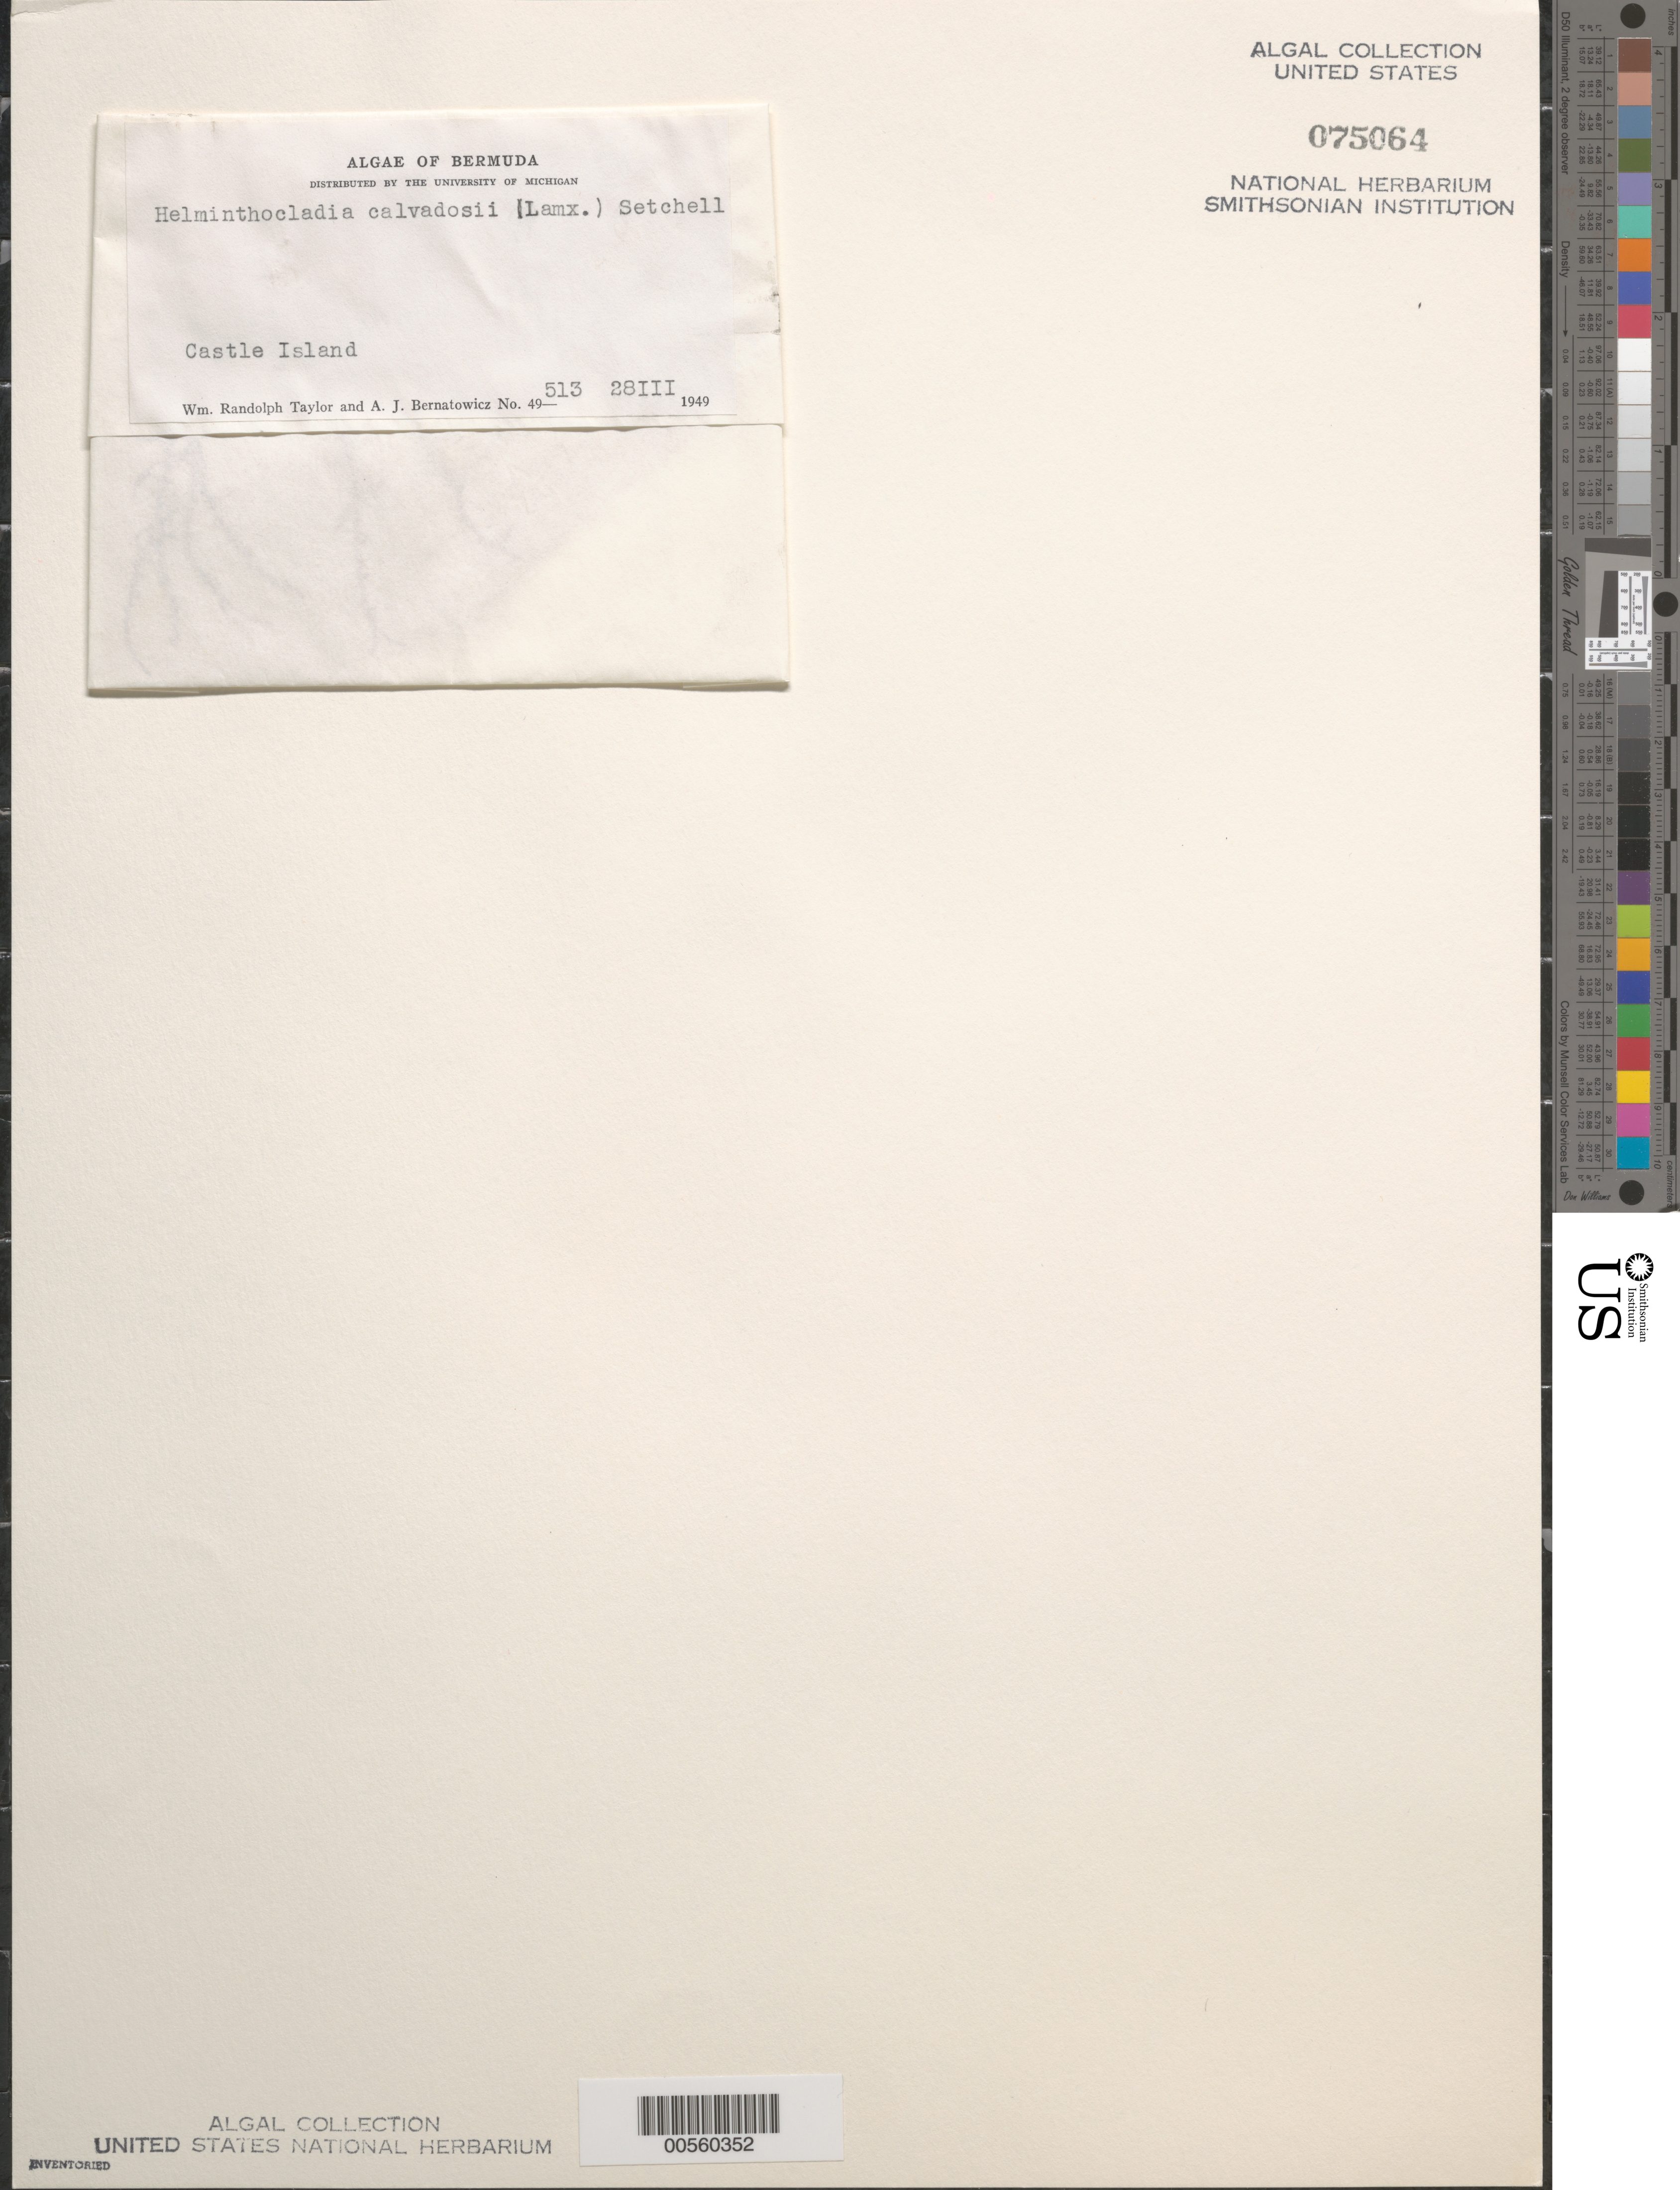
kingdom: Plantae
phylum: Rhodophyta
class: Florideophyceae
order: Nemaliales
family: Liagoraceae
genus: Helminthocladia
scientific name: Helminthocladia calvadosii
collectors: W. R. Taylor & A. Bernatowicz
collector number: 49-513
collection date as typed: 28 March 1949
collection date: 1949-03-28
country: Bermuda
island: Castle Island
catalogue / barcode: US 75064